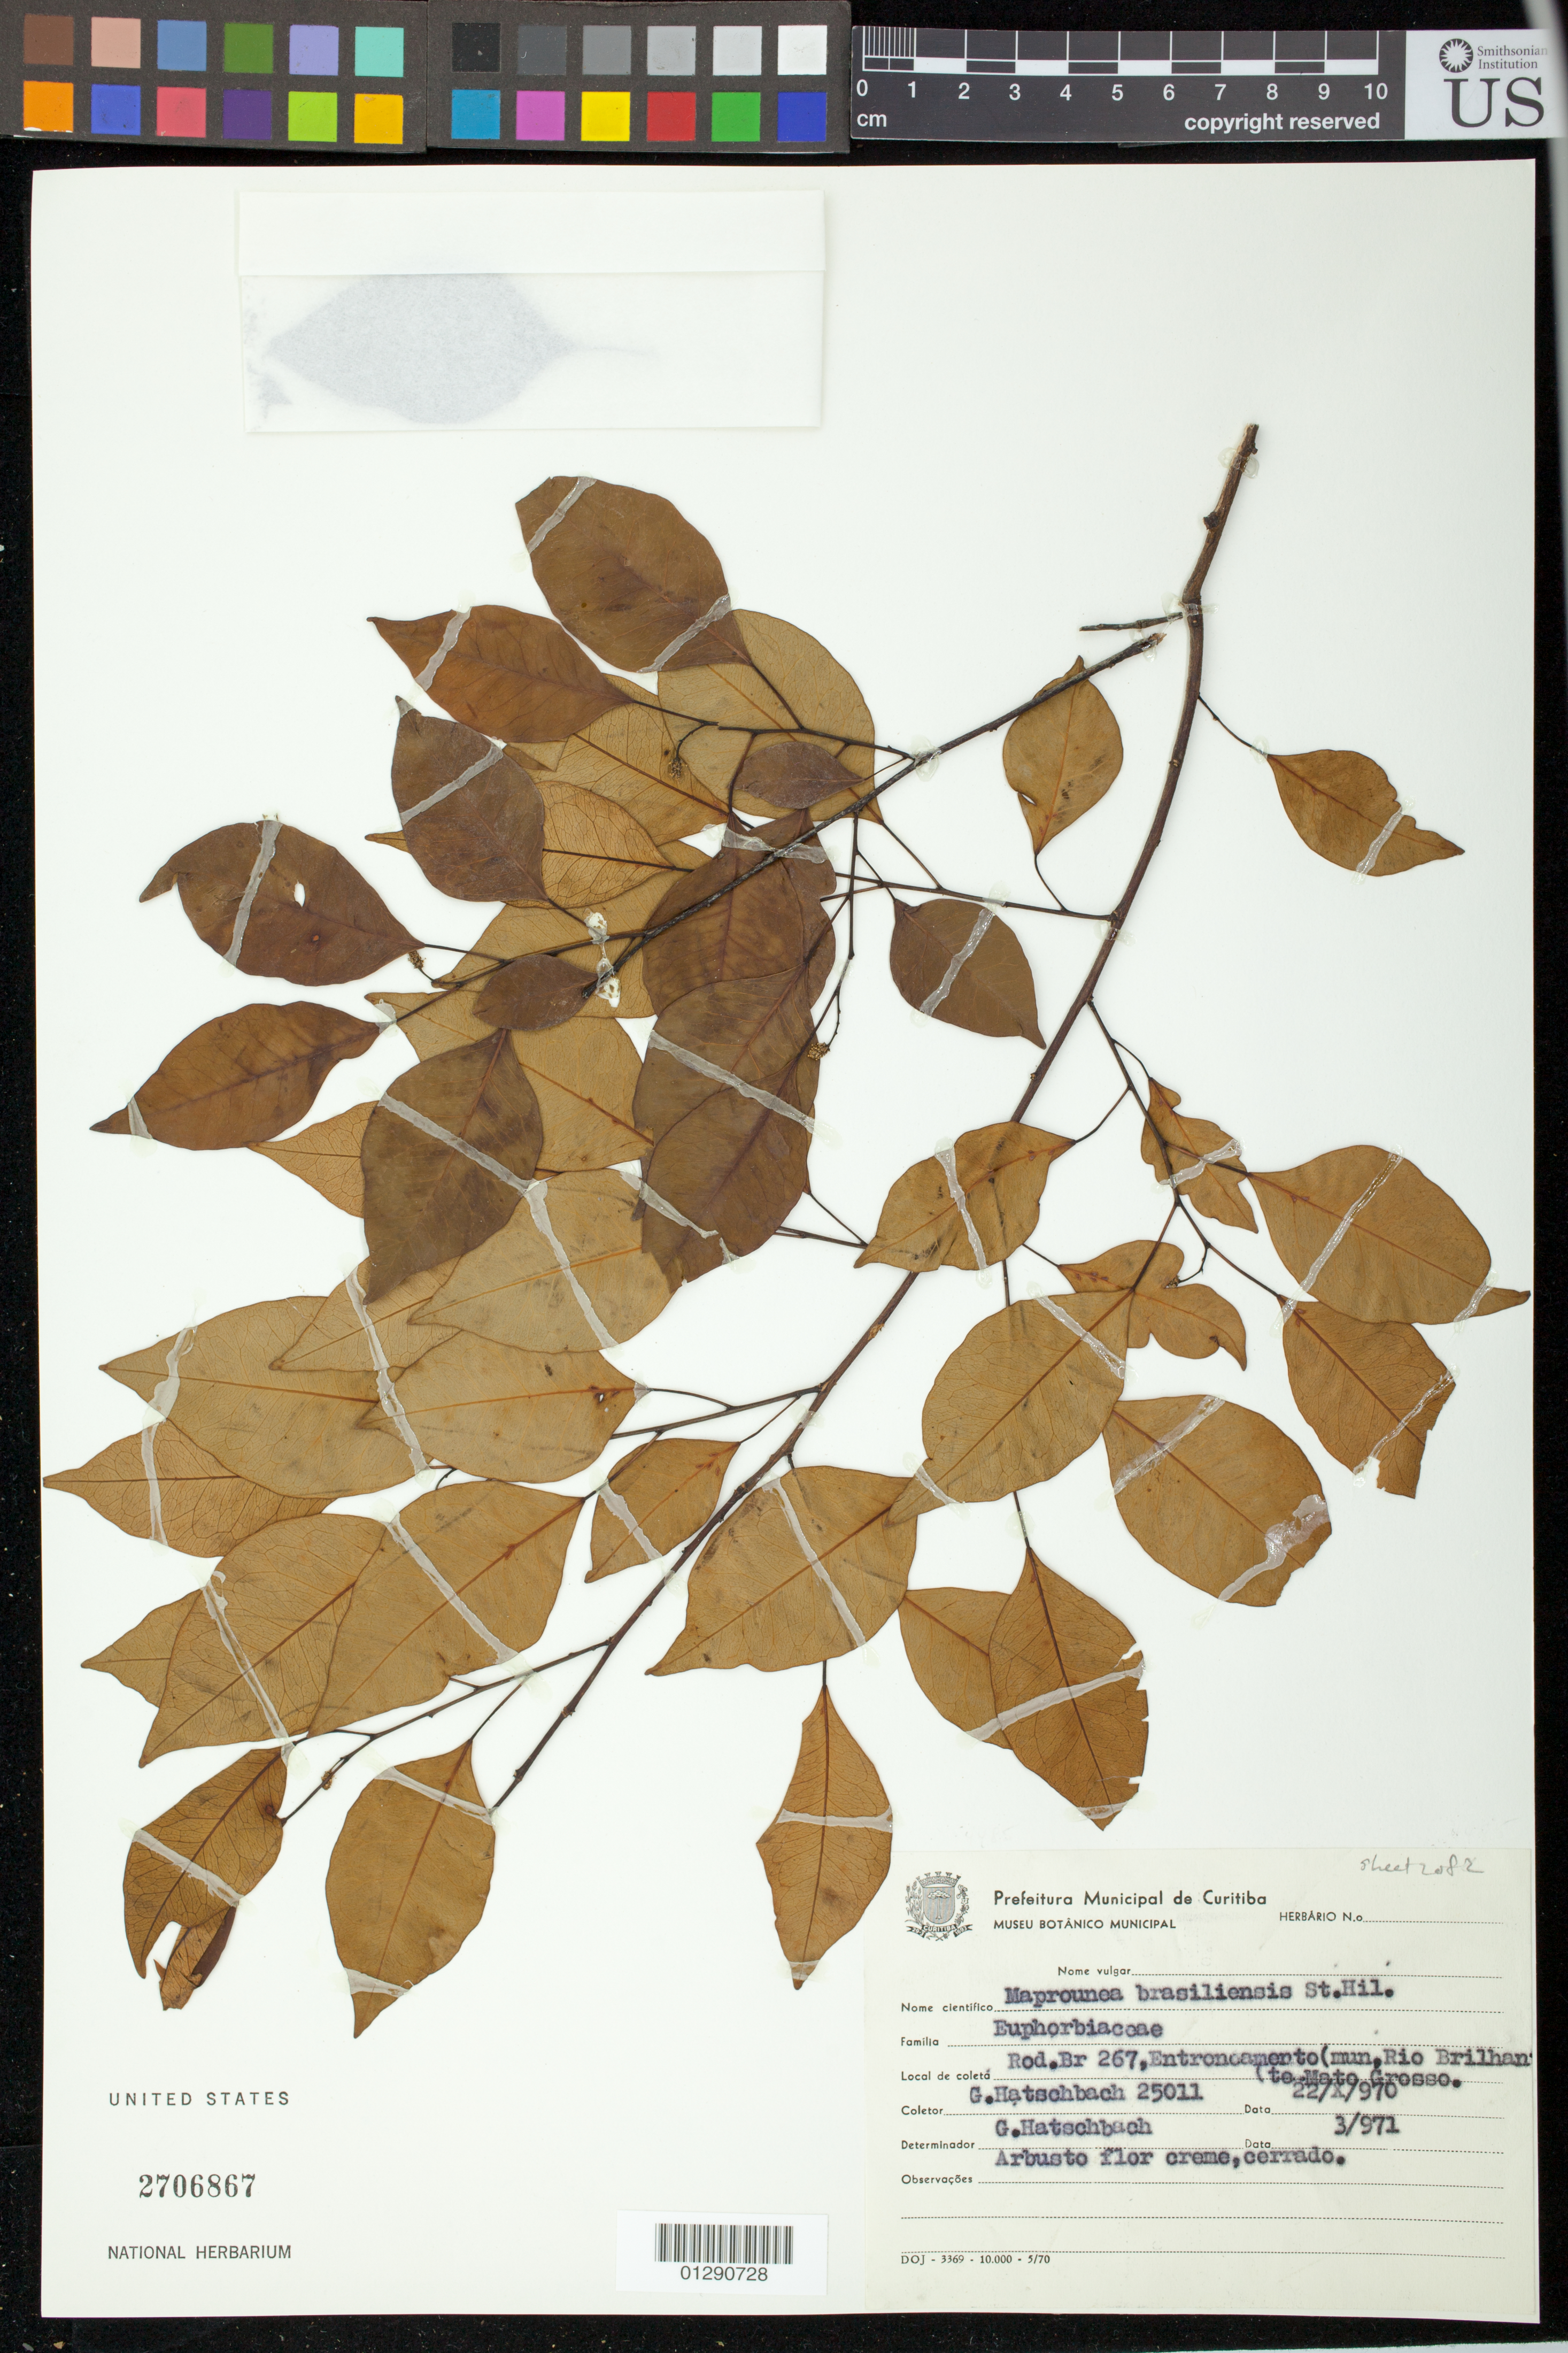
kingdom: Plantae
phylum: Tracheophyta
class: Magnoliopsida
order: Malpighiales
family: Euphorbiaceae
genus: Maprounea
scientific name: Maprounea guianensis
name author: Aubl.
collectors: G. Hatschbach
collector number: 25011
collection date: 1970-10-22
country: Brazil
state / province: Mato Grosso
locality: Rod. Br 267, Entroncamento mm, Rio Brilhante, Mato Grosso.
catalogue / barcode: US 2706867